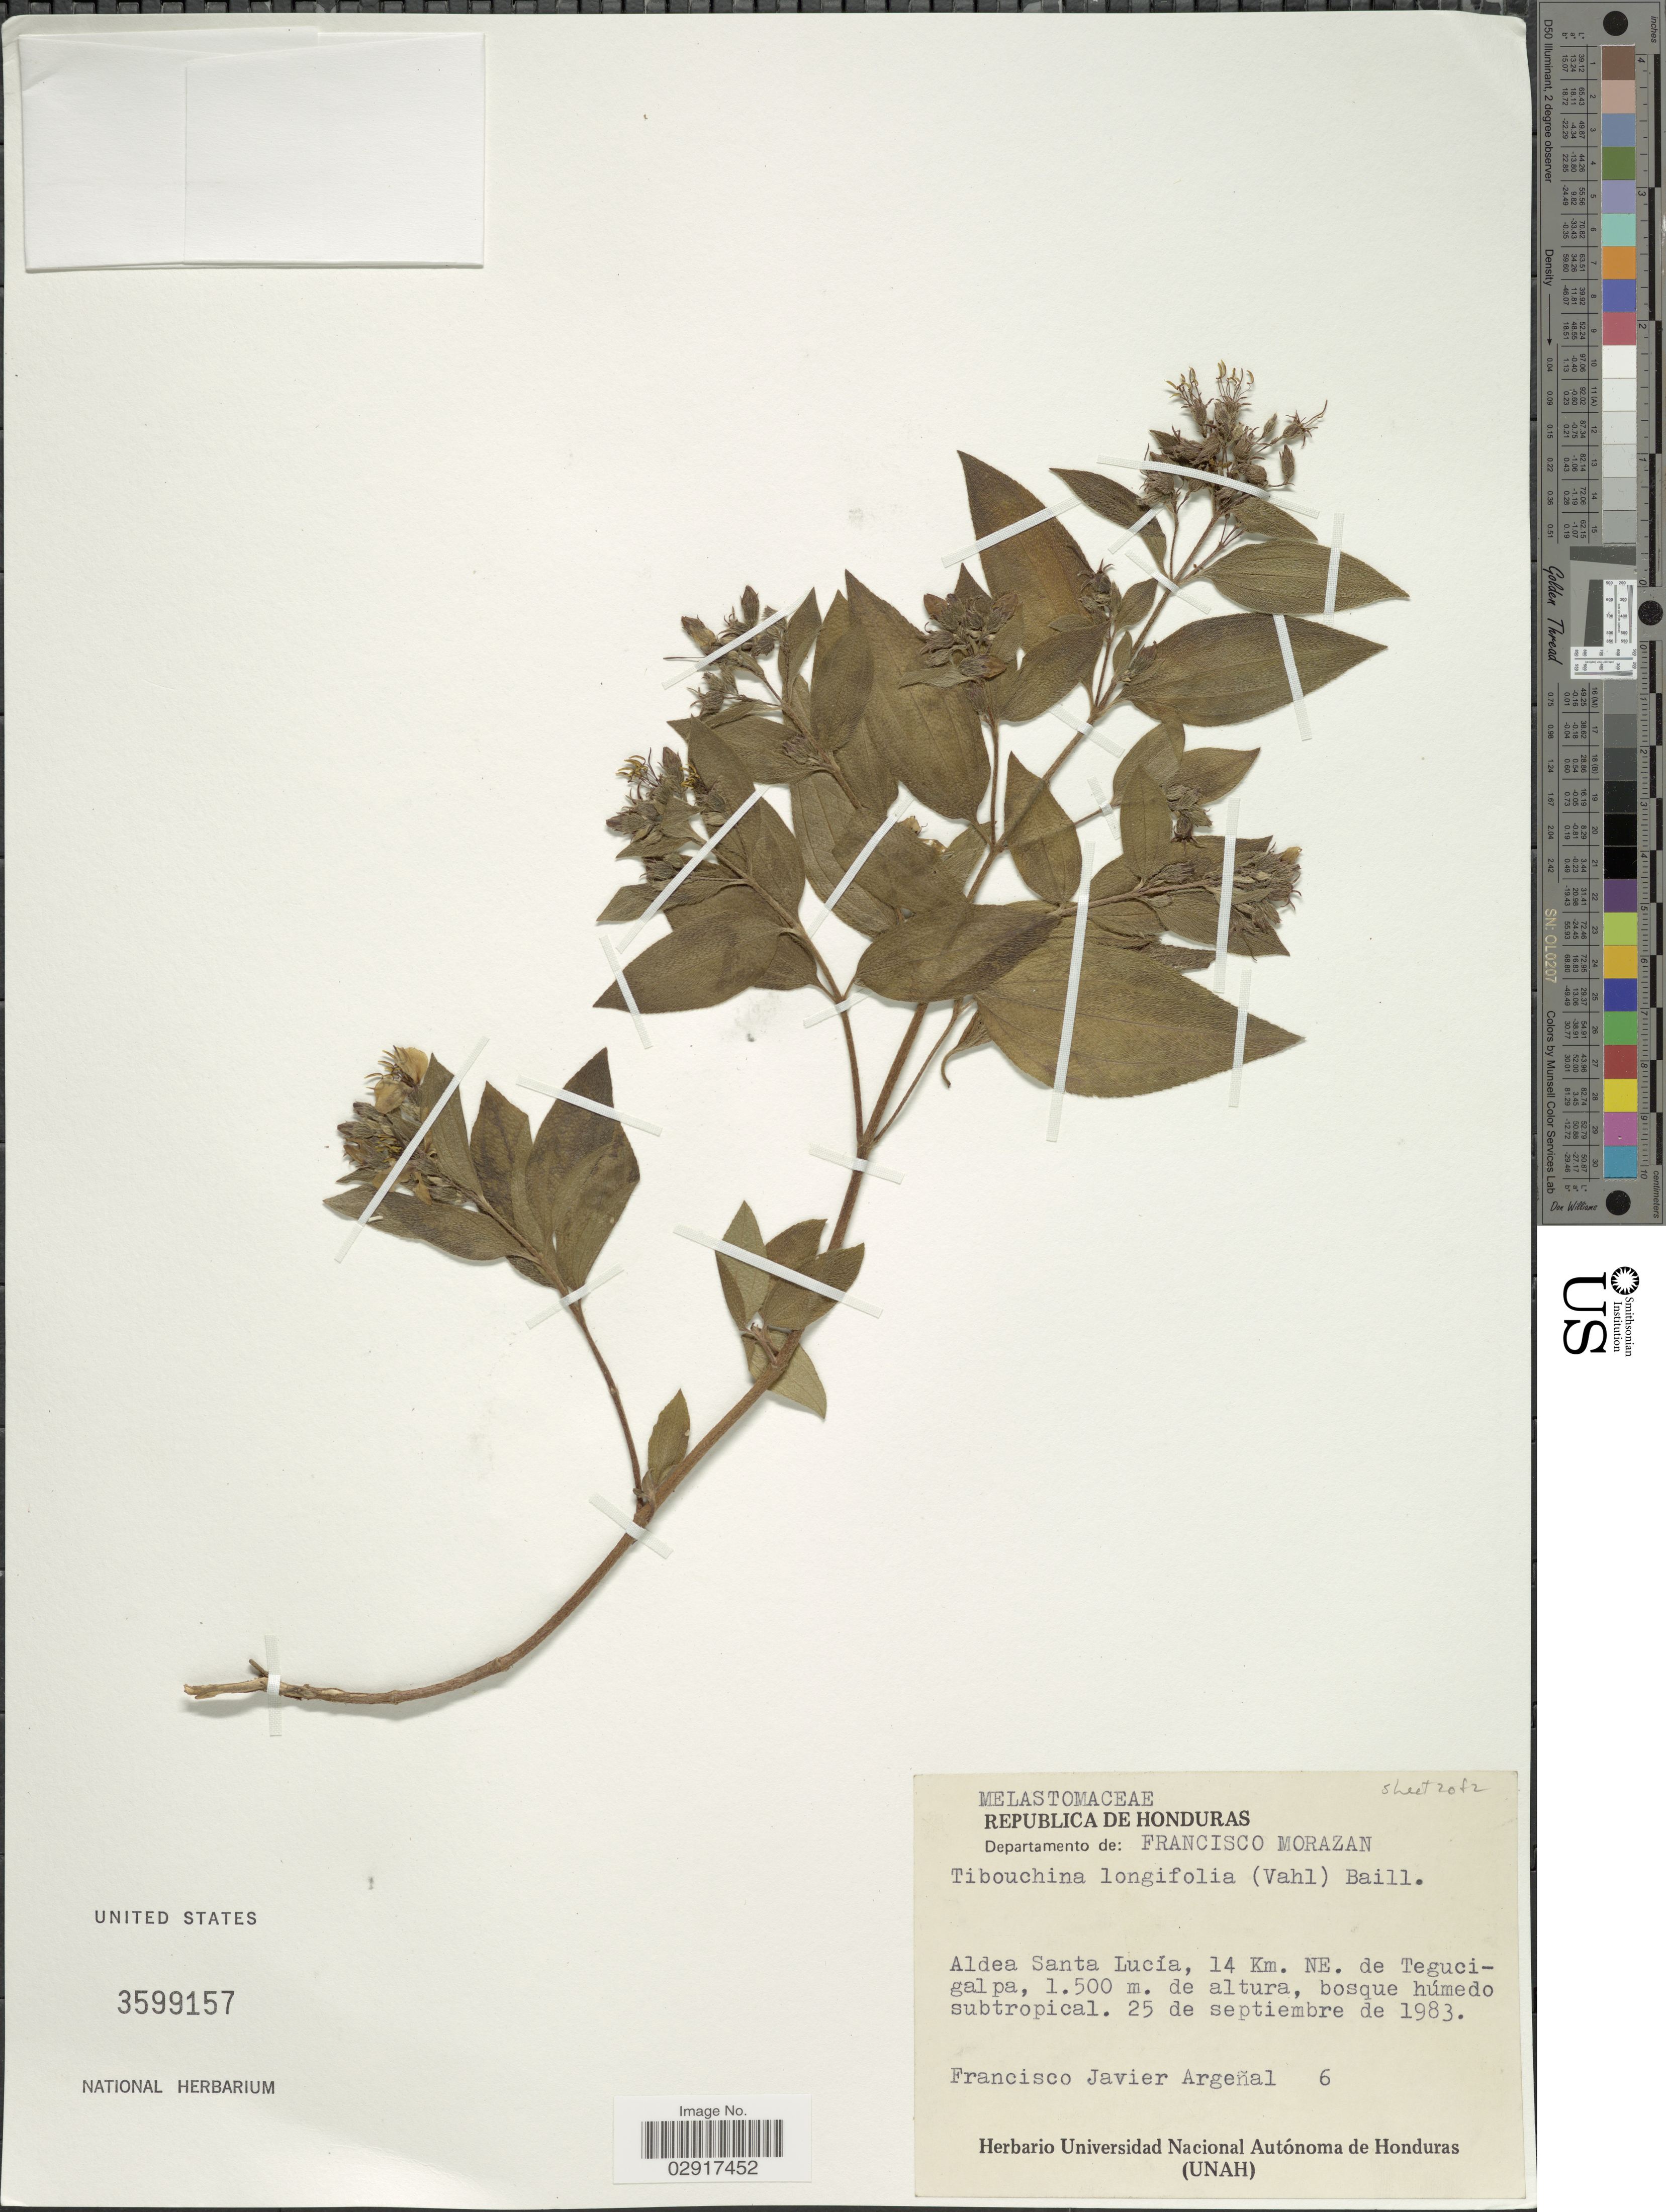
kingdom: Plantae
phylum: Tracheophyta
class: Magnoliopsida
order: Myrtales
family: Melastomataceae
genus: Chaetogastra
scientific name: Chaetogastra longifolia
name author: (Vahl) DC.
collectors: F. Argenal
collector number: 6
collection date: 1983-09-25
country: Honduras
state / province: Fco. Morazán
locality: Republica de Honduras. Departamento de: Francisco Morazan. Aldea Santa Lucía, 14 Km. NE. de Tegucigalpa.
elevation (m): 1500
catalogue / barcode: US 3599157